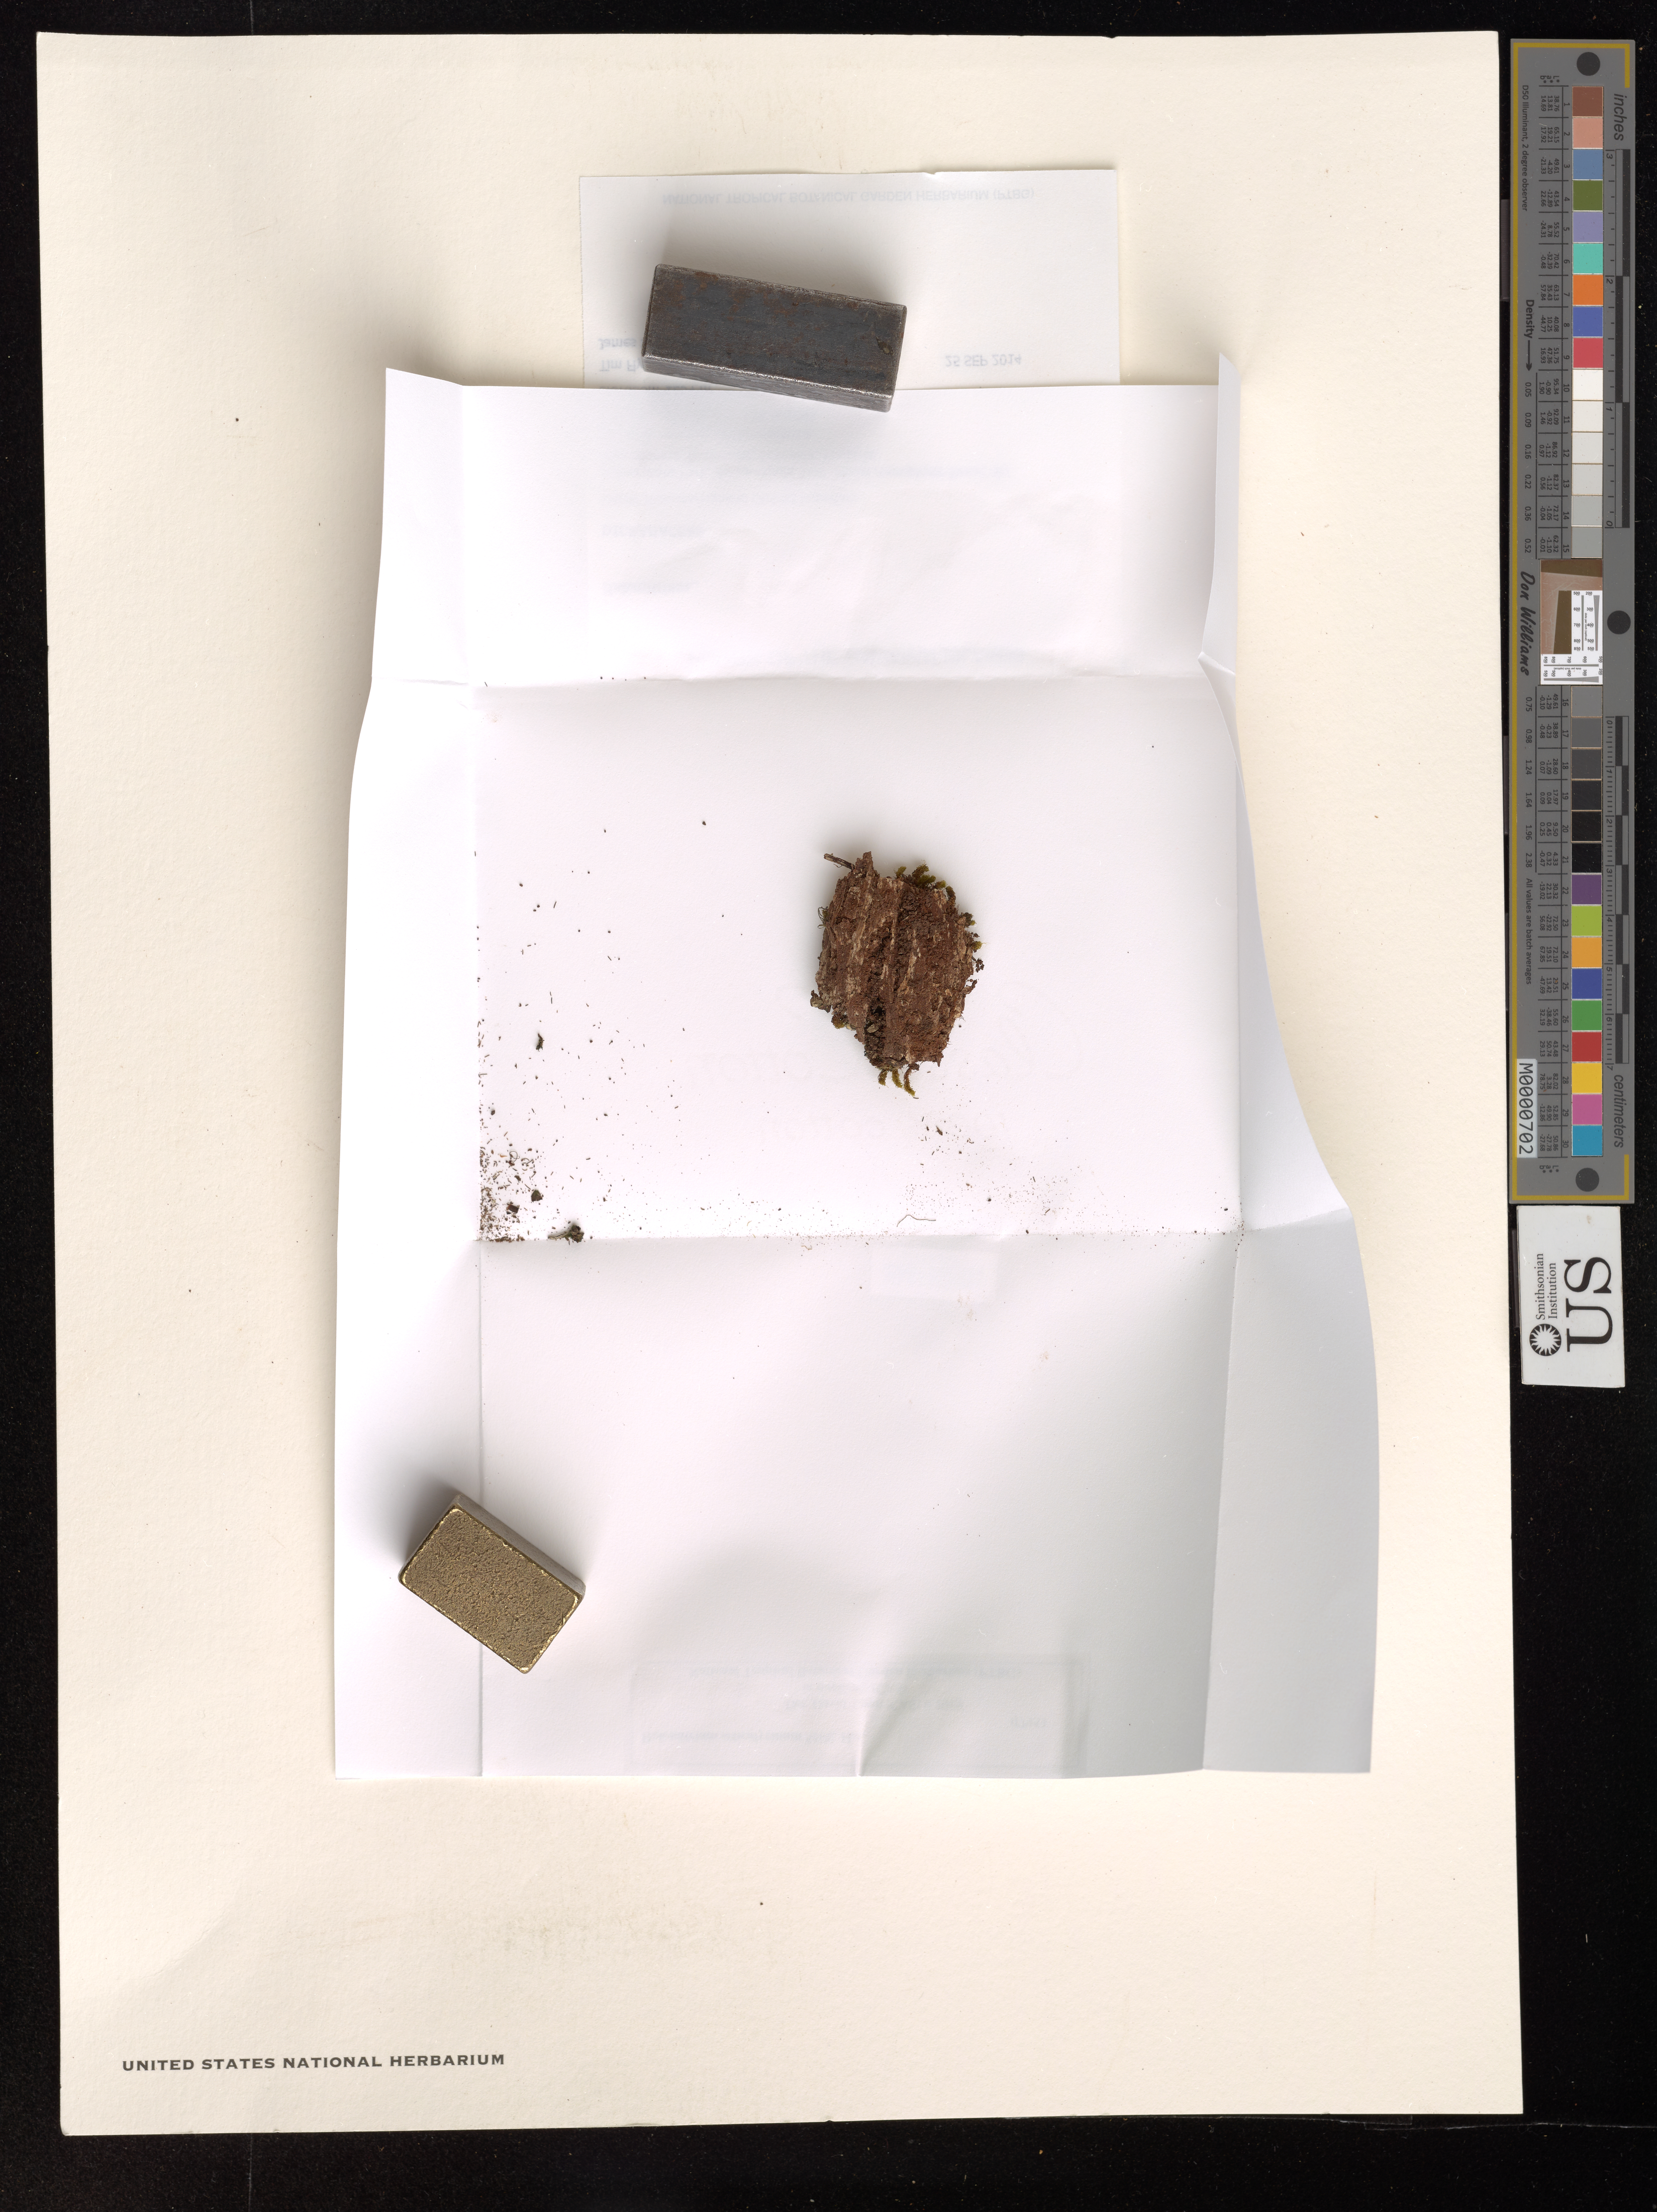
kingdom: Plantae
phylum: Bryophyta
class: Bryopsida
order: Dicranales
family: Dicranaceae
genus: Holomitrium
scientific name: Holomitrium seticalycinum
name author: Müller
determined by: Toren, David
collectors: T. Flynn, J. R. Shevock & M. Wenzhang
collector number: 7953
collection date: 2014-09-25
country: United States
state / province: Hawaii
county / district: Kauai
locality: The Hawaiian Islands. Kauai Waimea/Hanalei District boundary. Kokee State Park, Awaawapuhi Trail.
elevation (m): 1254